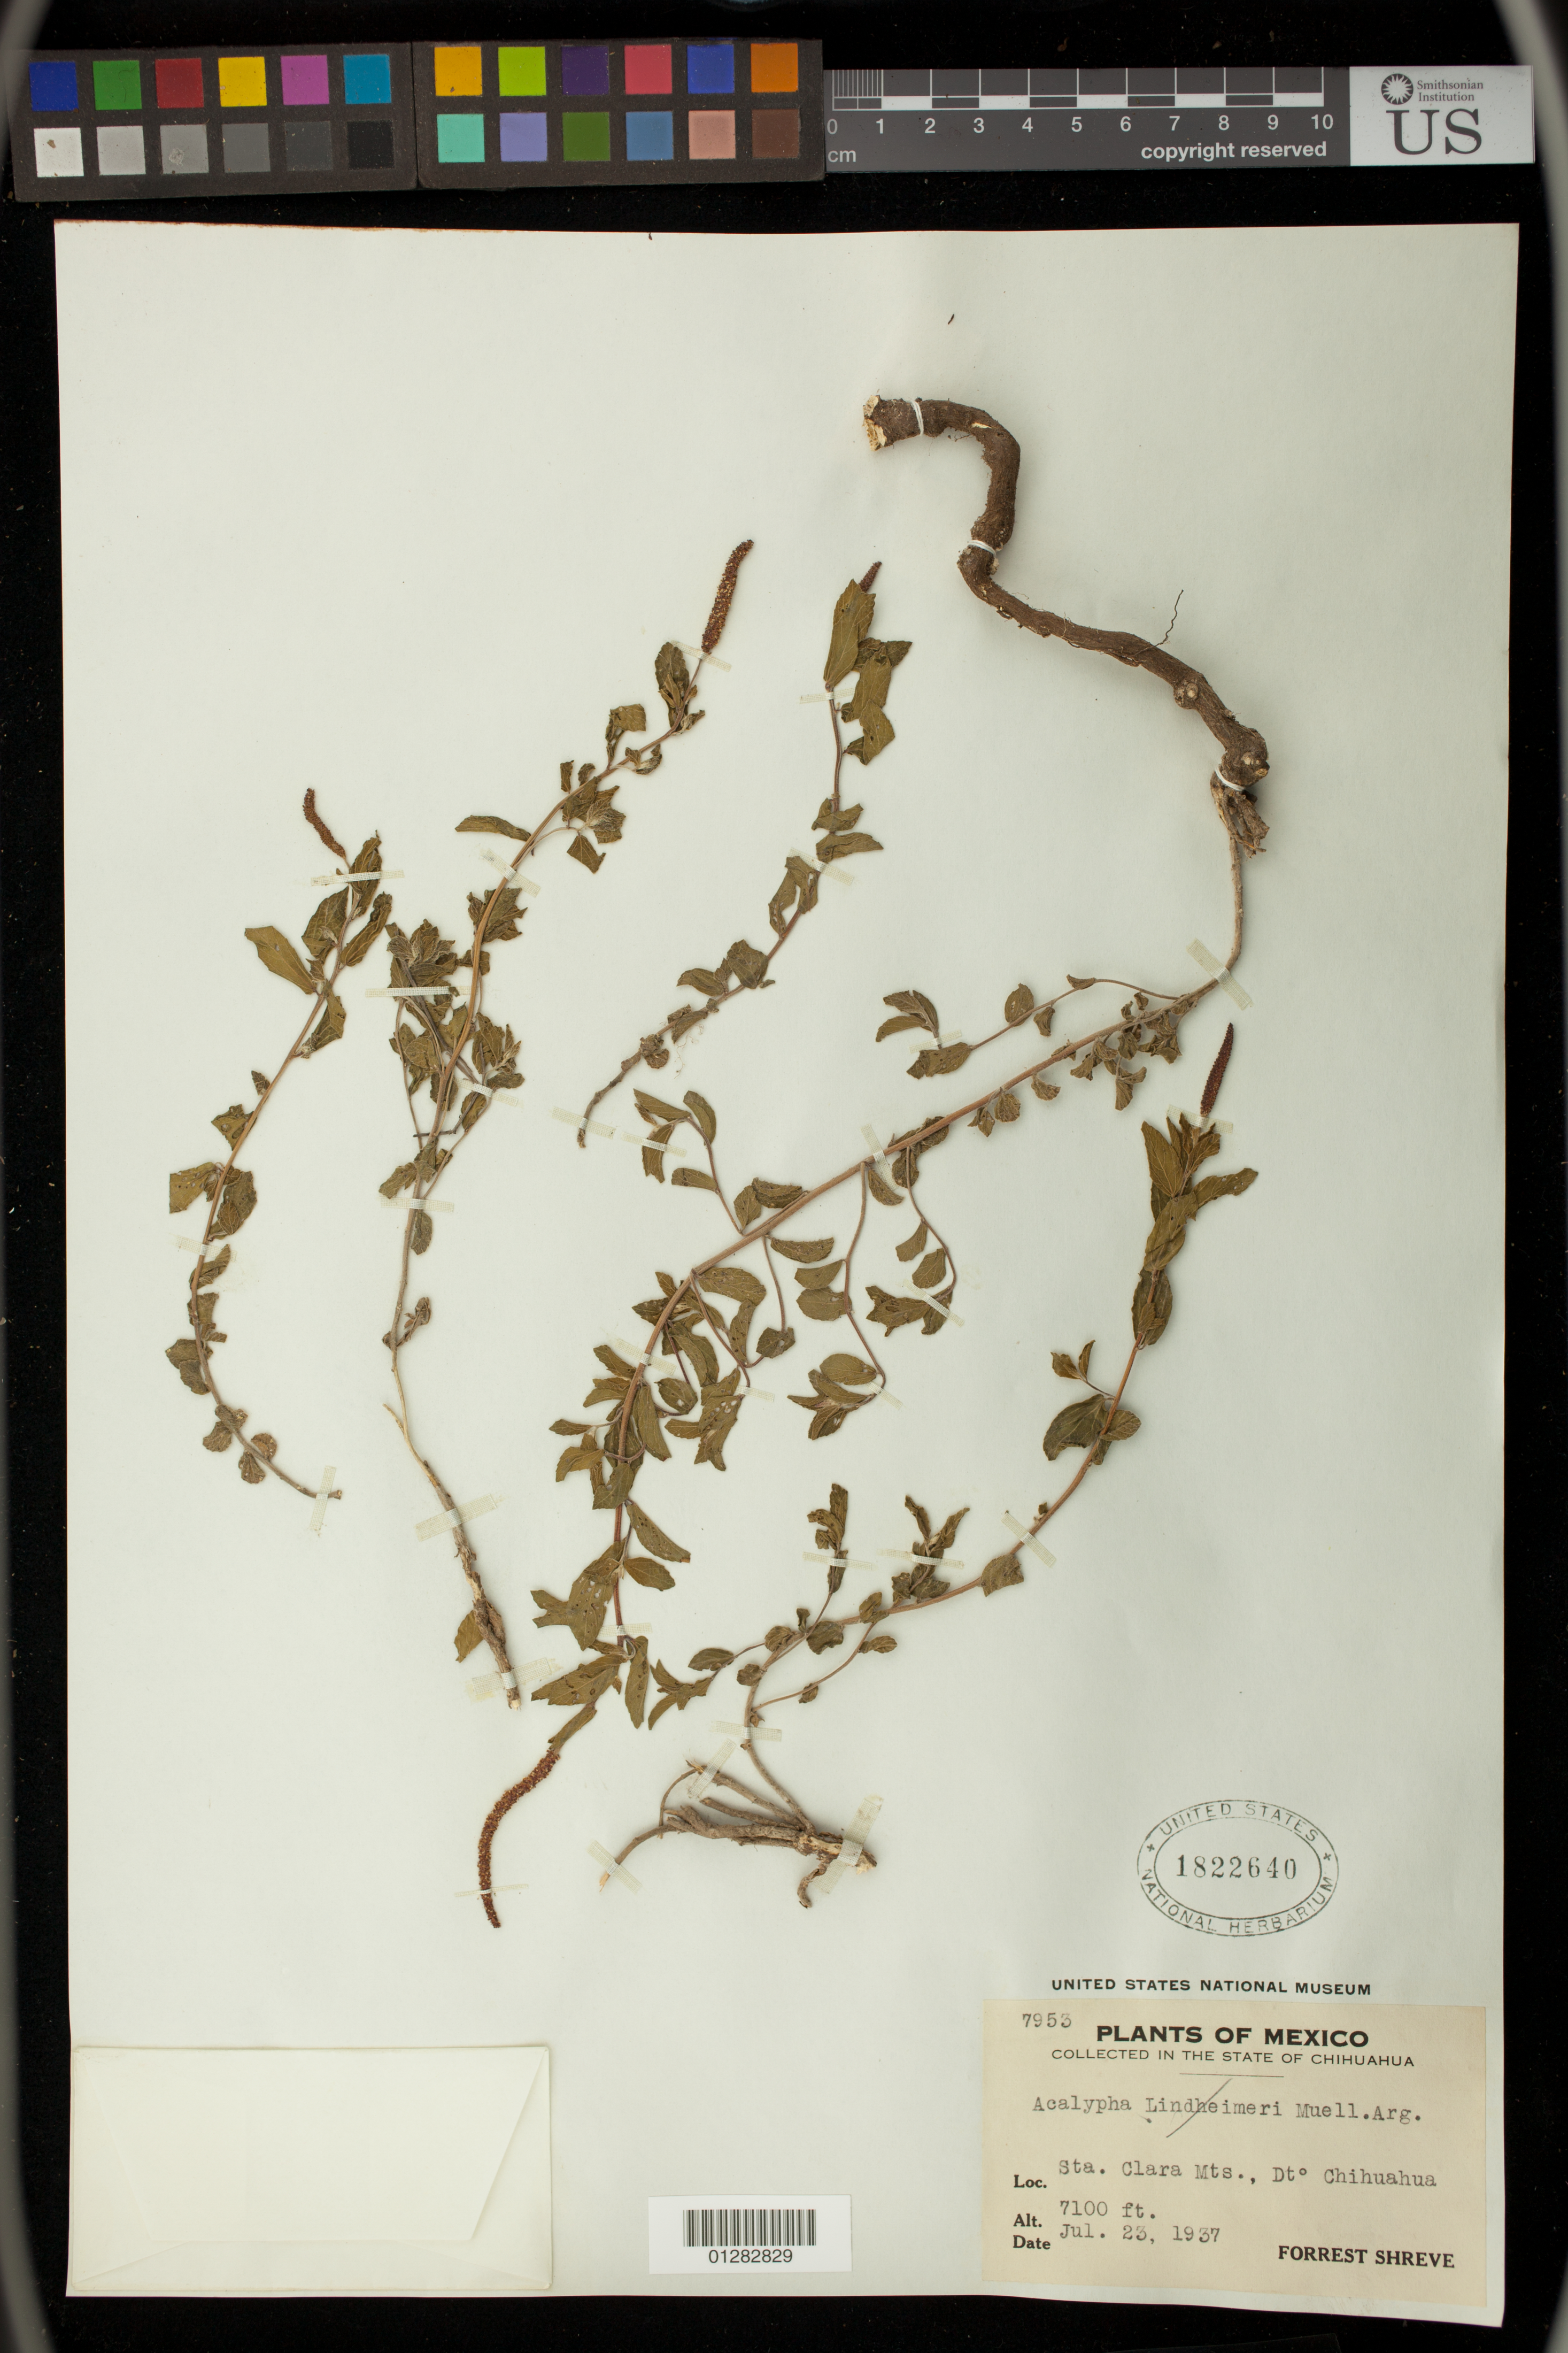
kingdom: Plantae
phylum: Tracheophyta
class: Magnoliopsida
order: Malpighiales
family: Euphorbiaceae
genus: Acalypha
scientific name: Acalypha sp.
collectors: F. Shreve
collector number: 7953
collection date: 1937-07-23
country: Mexico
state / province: Chihuahua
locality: Sta. Clara Mts., Chihuahua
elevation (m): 2164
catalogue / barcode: US 1822640